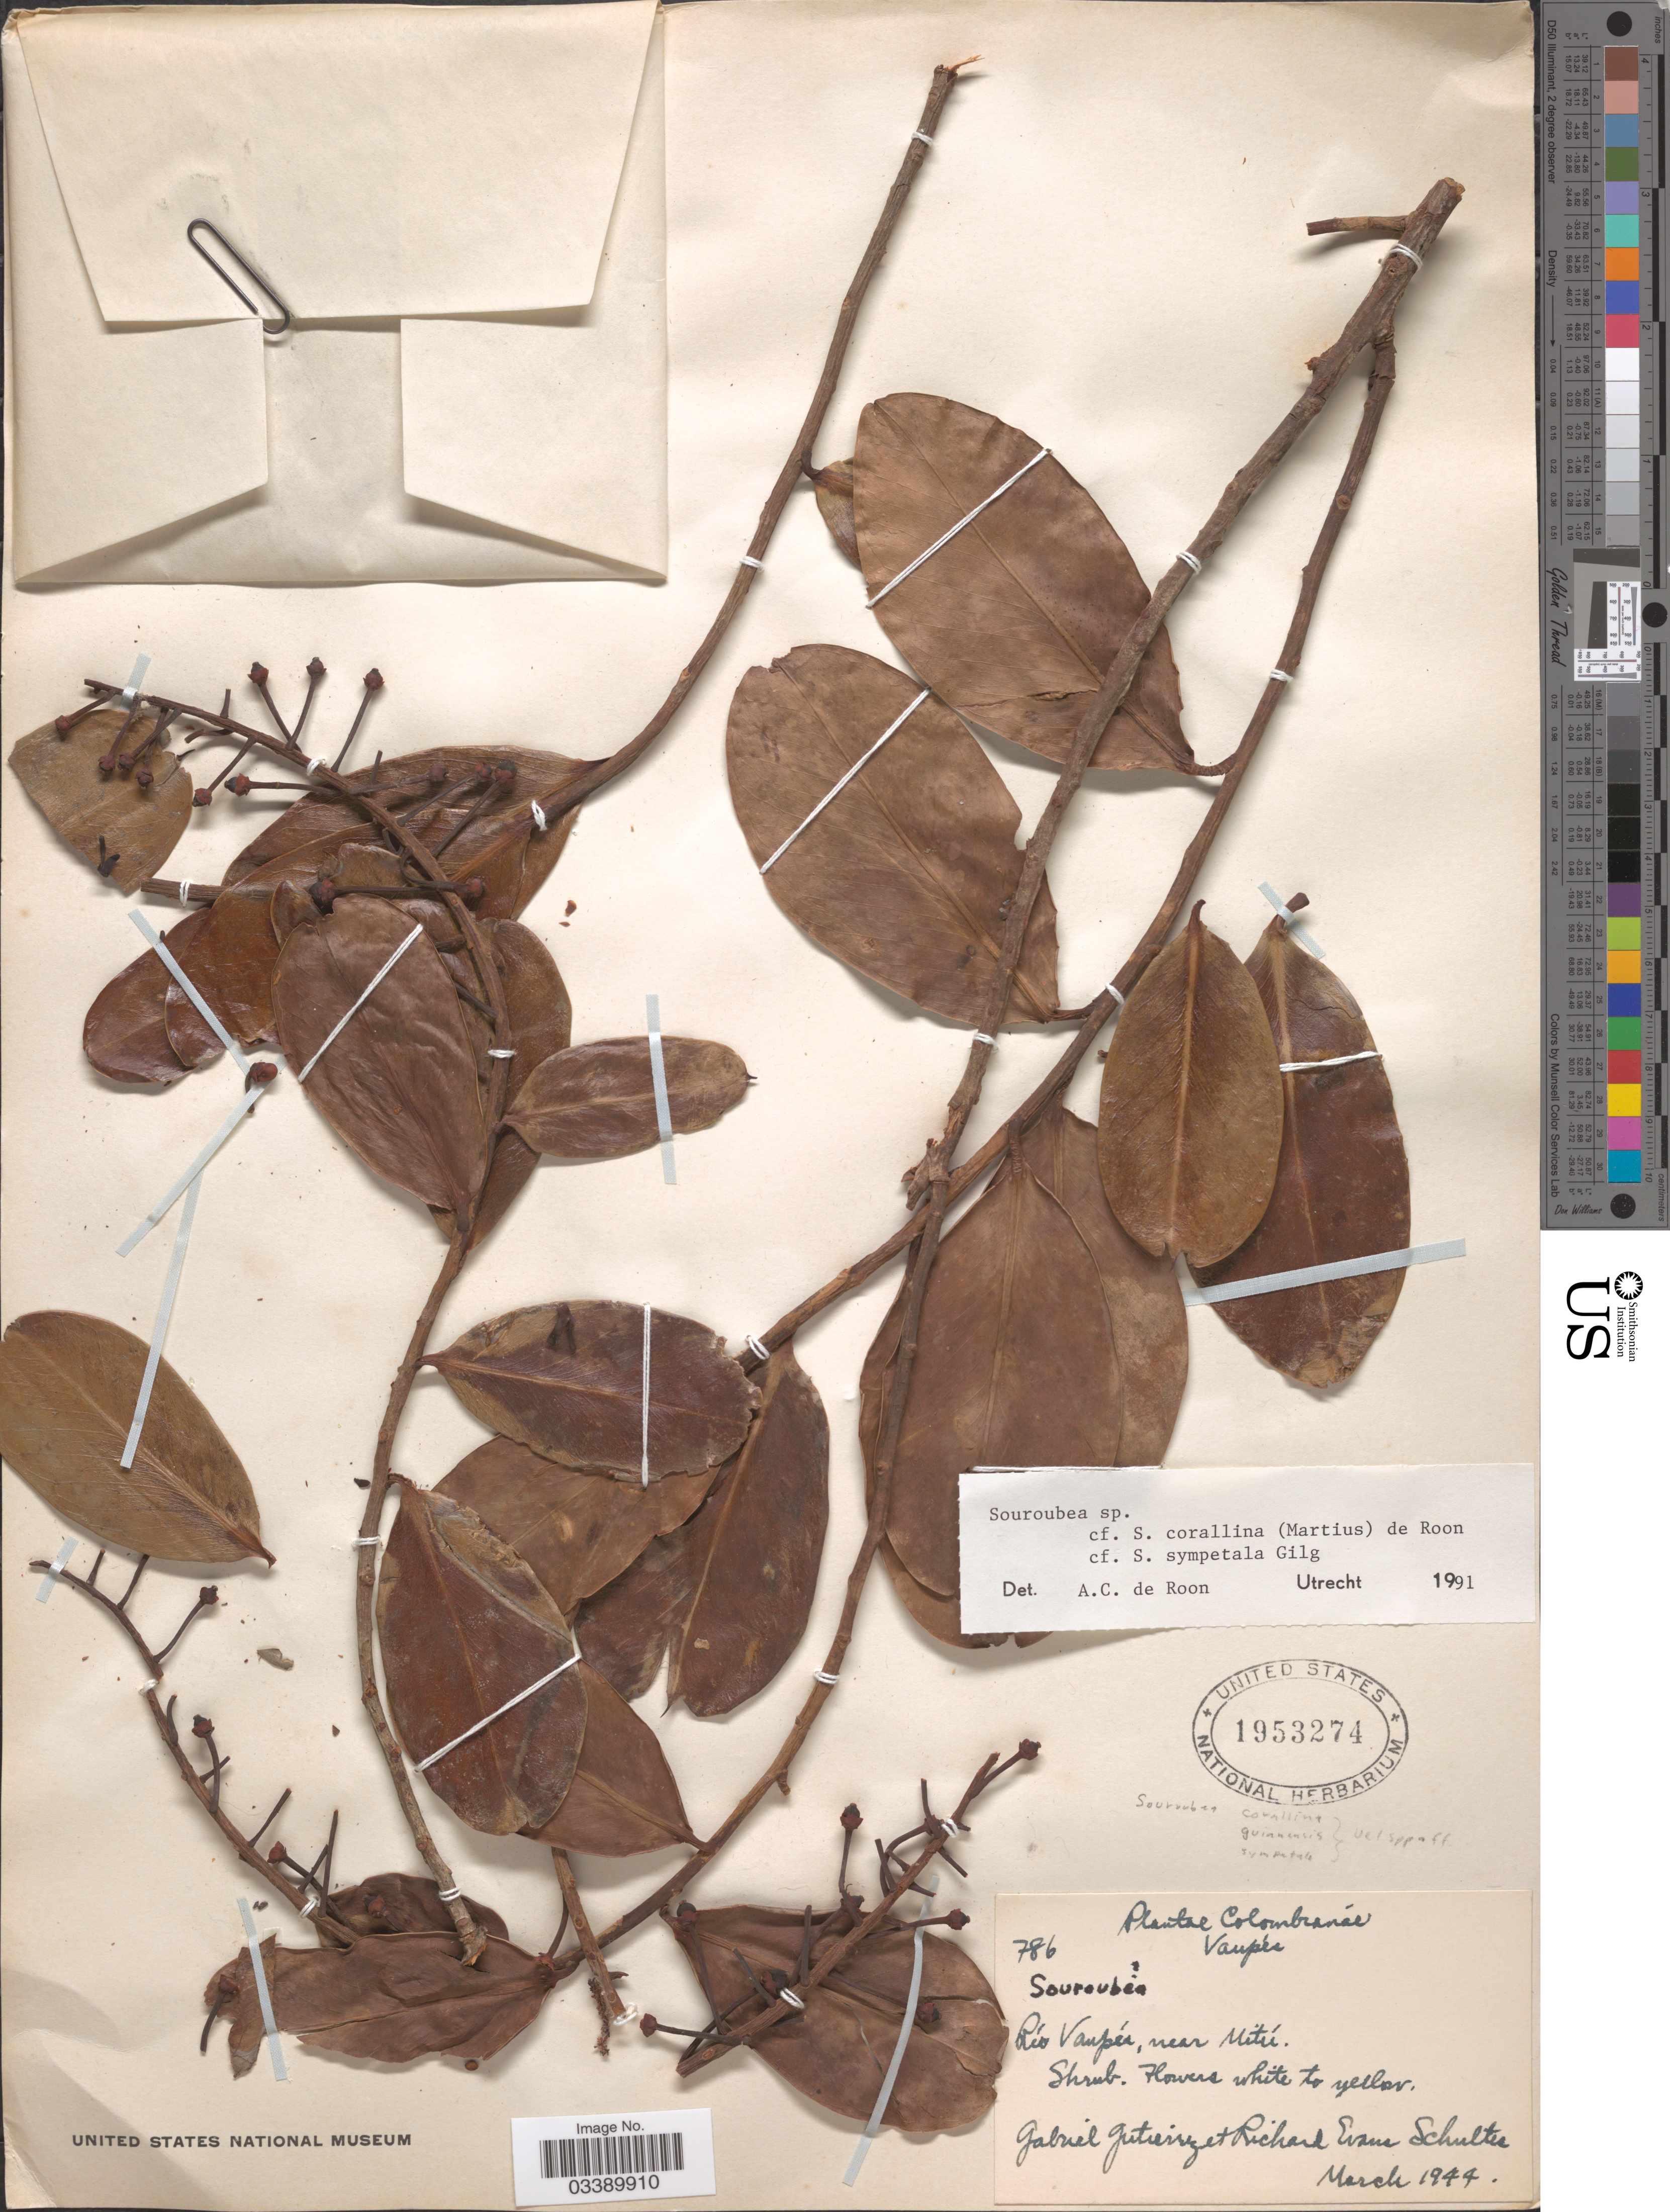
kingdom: Plantae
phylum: Tracheophyta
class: Magnoliopsida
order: Ericales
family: Marcgraviaceae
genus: Souroubea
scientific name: Souroubea corallina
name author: (Mart.) de Roon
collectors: G. Gutierrez & R. E. Schultes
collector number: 786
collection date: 1944-03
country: Colombia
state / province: Vaupés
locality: Río Vaupés, near Mitú.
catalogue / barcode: US 1953274